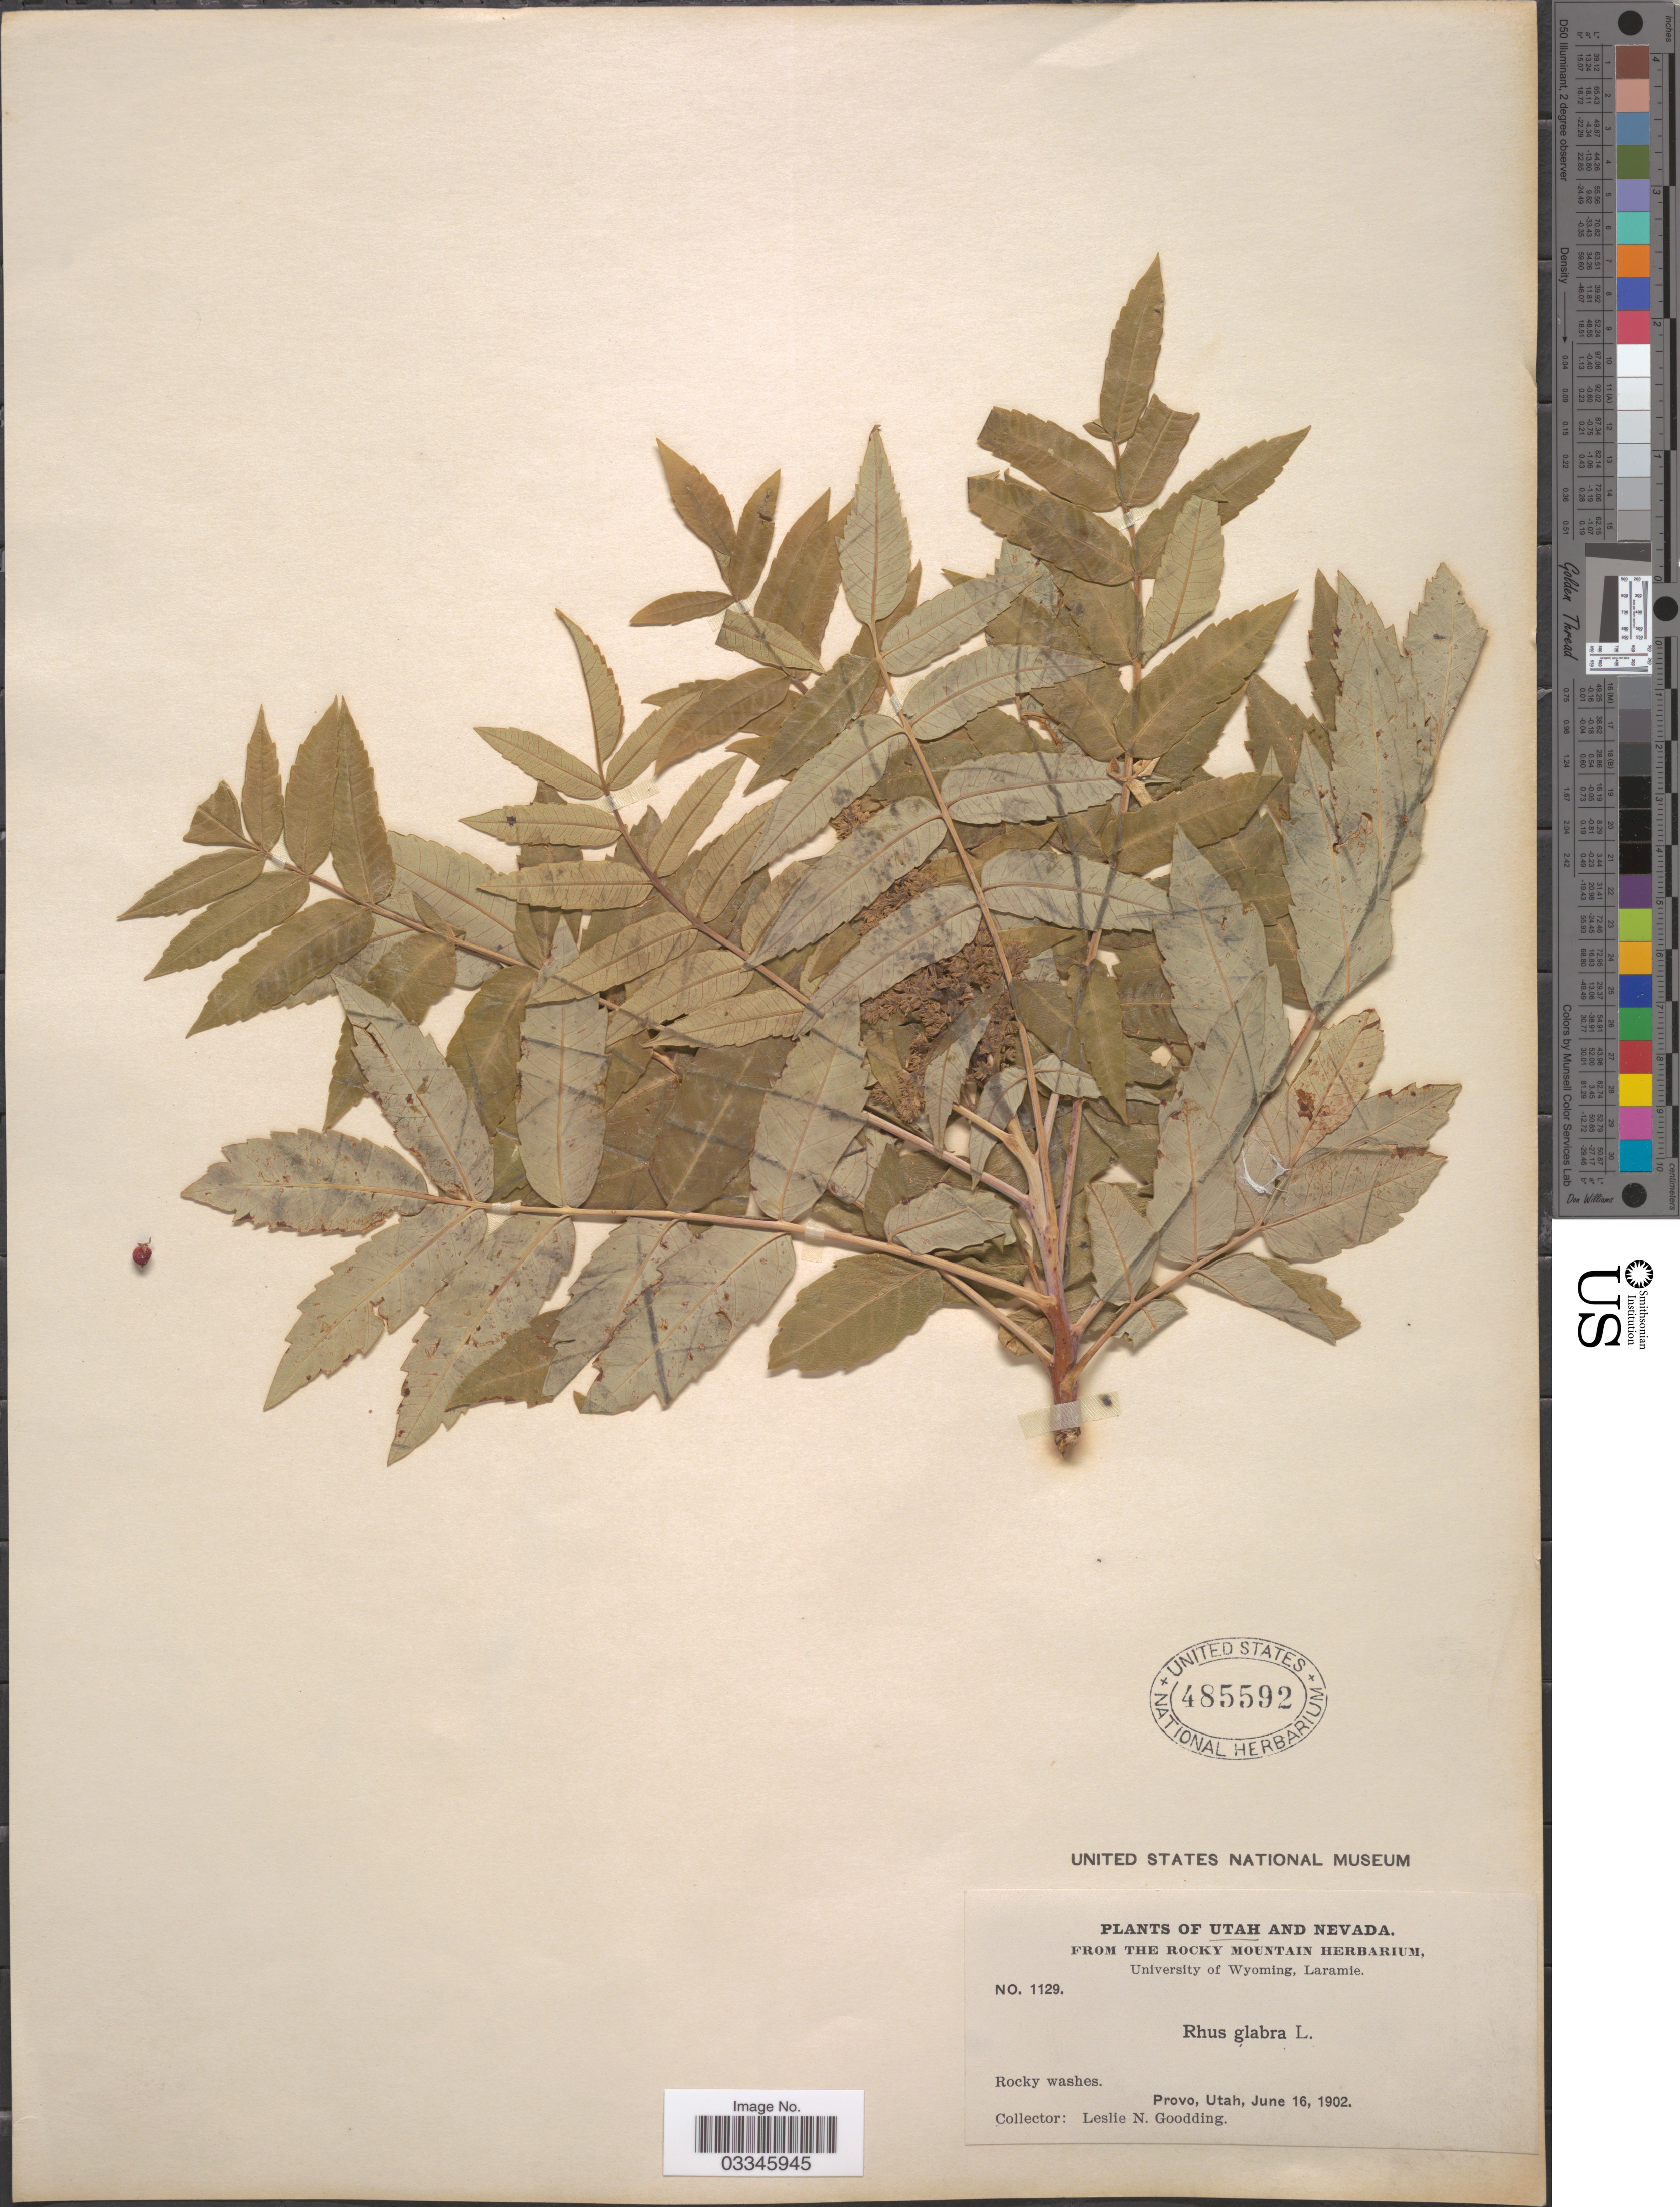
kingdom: Plantae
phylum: Tracheophyta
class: Magnoliopsida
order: Sapindales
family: Anacardiaceae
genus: Rhus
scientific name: Rhus glabra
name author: L.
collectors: L. N. Goodding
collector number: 1129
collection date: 1902-06-16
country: United States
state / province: Utah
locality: Provo.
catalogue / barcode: US 485592